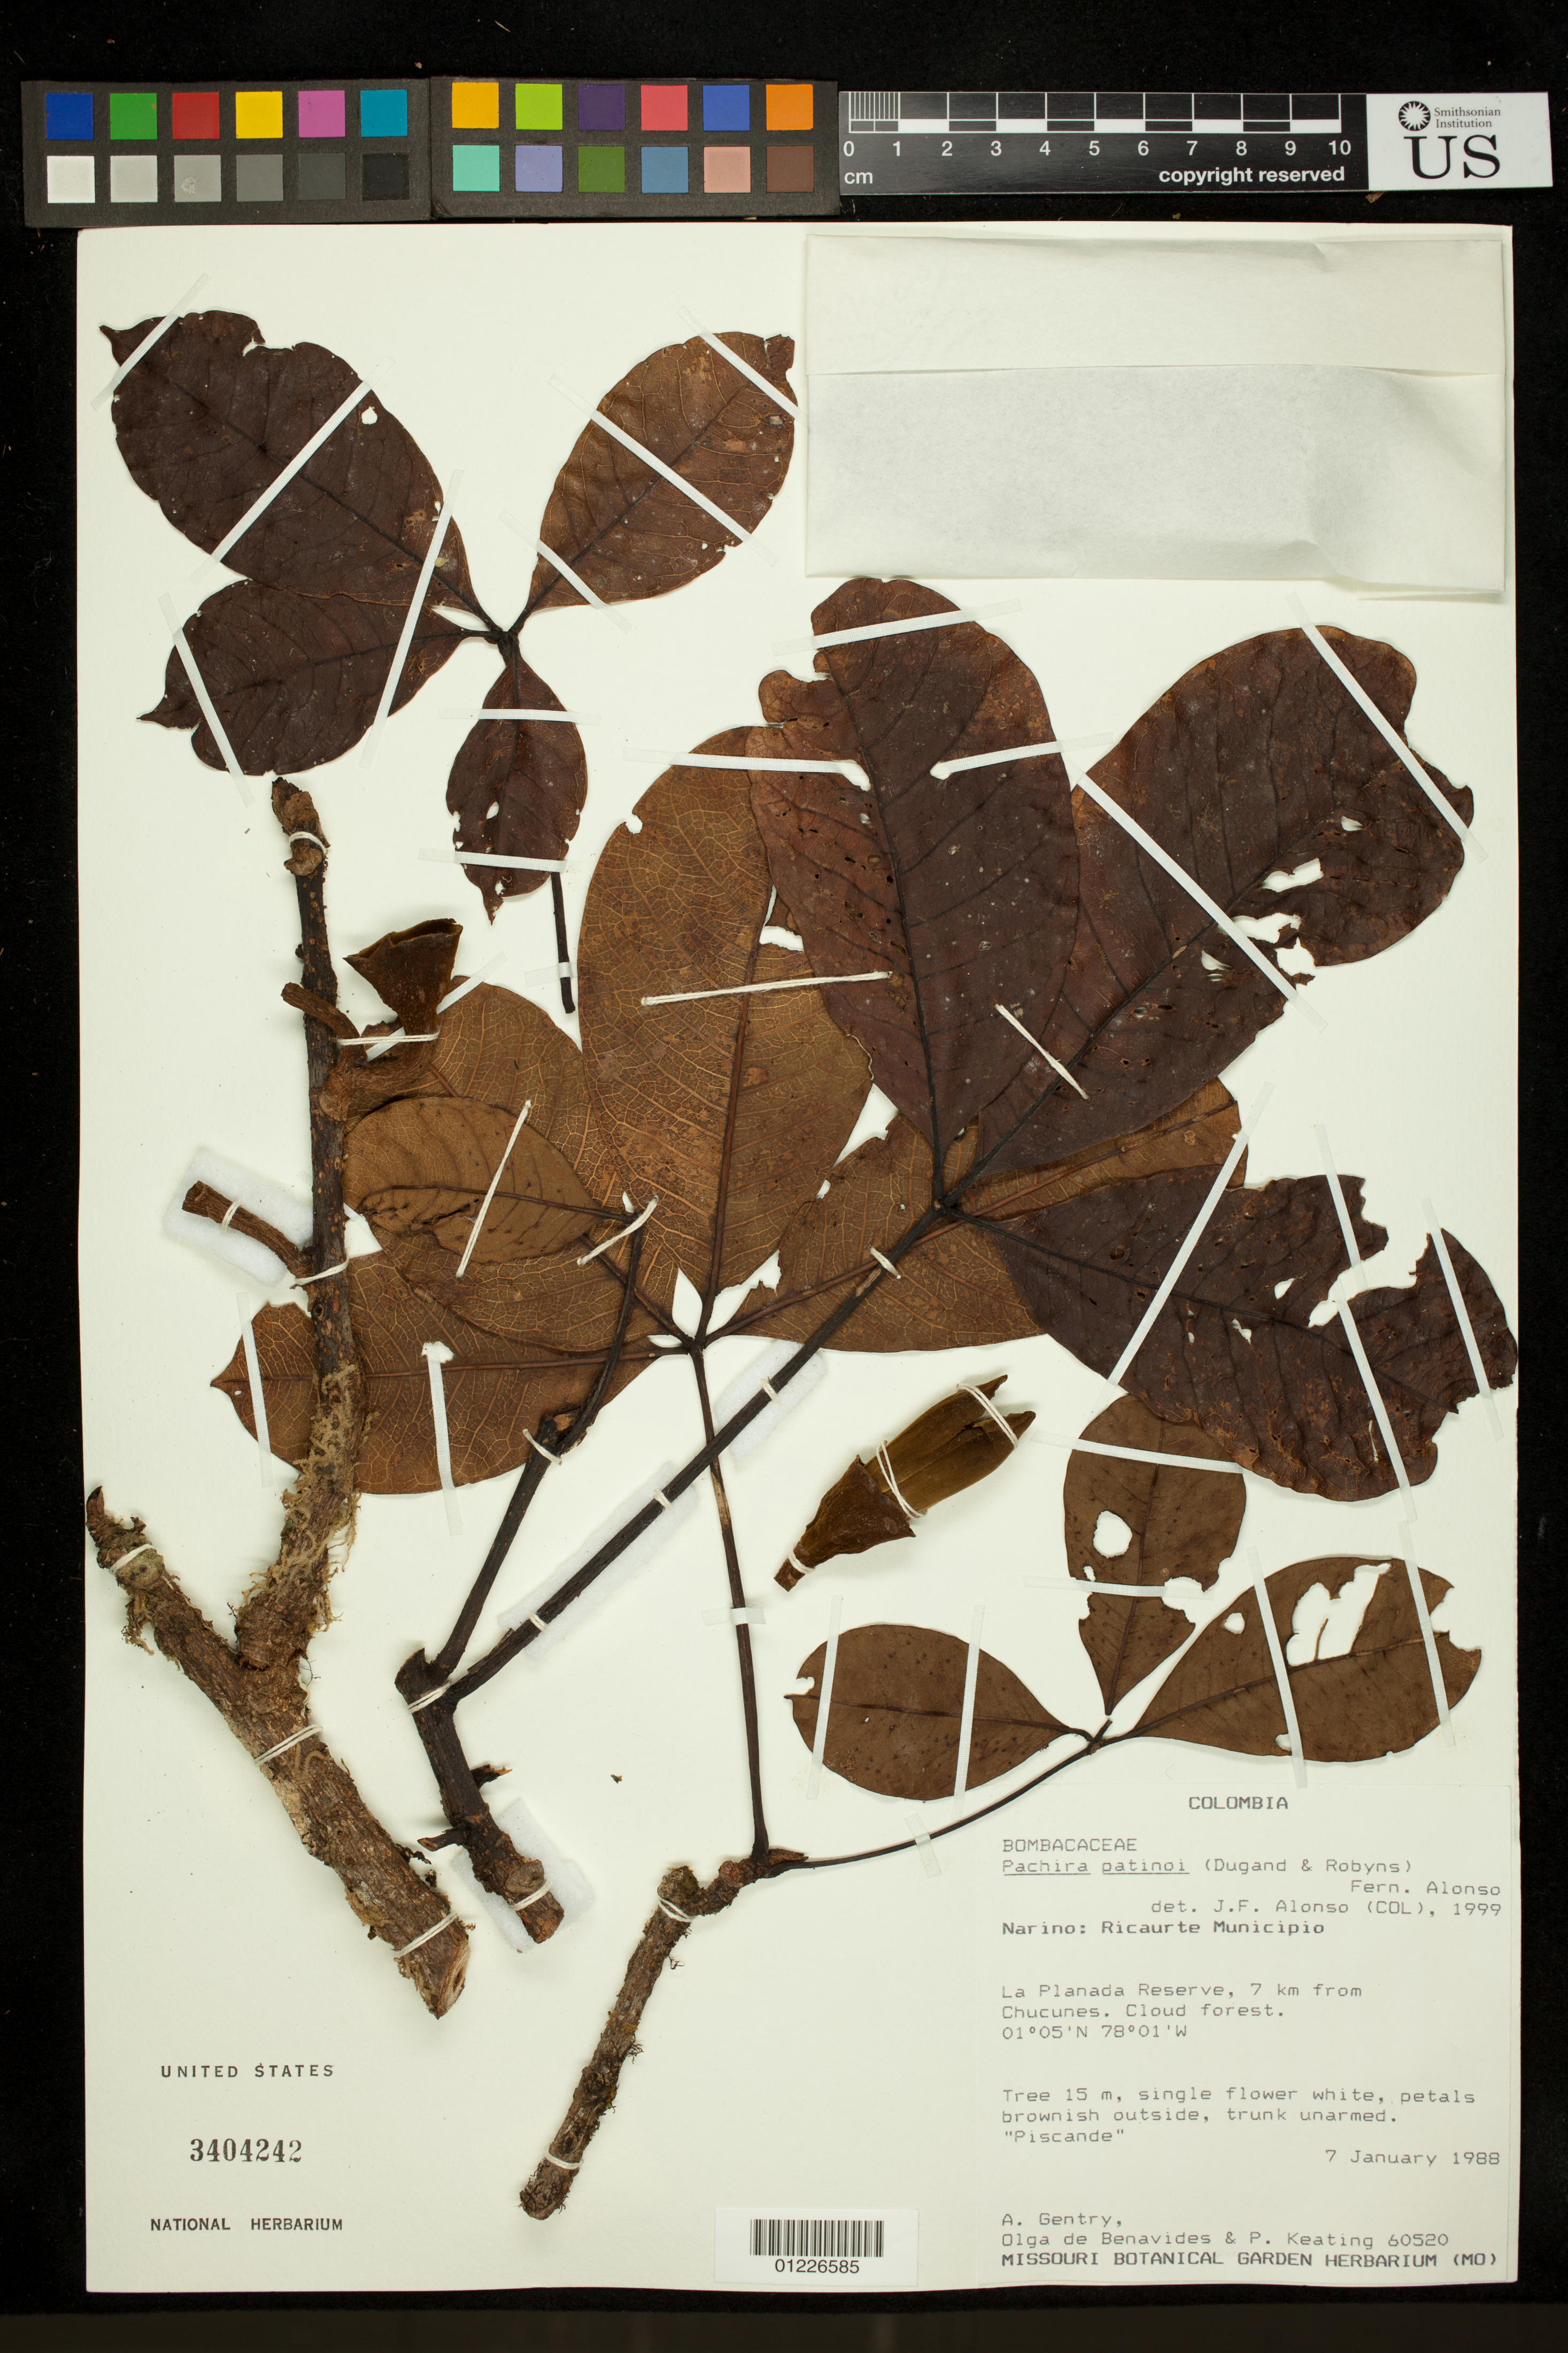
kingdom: Plantae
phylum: Tracheophyta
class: Magnoliopsida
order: Malvales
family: Malvaceae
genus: Pachira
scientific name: Pachira patinoi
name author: (Dugand G. & A. Robyns) Fern. Alonso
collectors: A. H. Gentry, Olga S. de Benavides & P. Keating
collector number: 60520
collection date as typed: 1/7/1988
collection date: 1988-01-07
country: Colombia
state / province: Nariño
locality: Narino: Ricaurte Municipio. La Planada Reserve, 7 km from Chucunes. Cloud forest.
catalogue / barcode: US 3404242